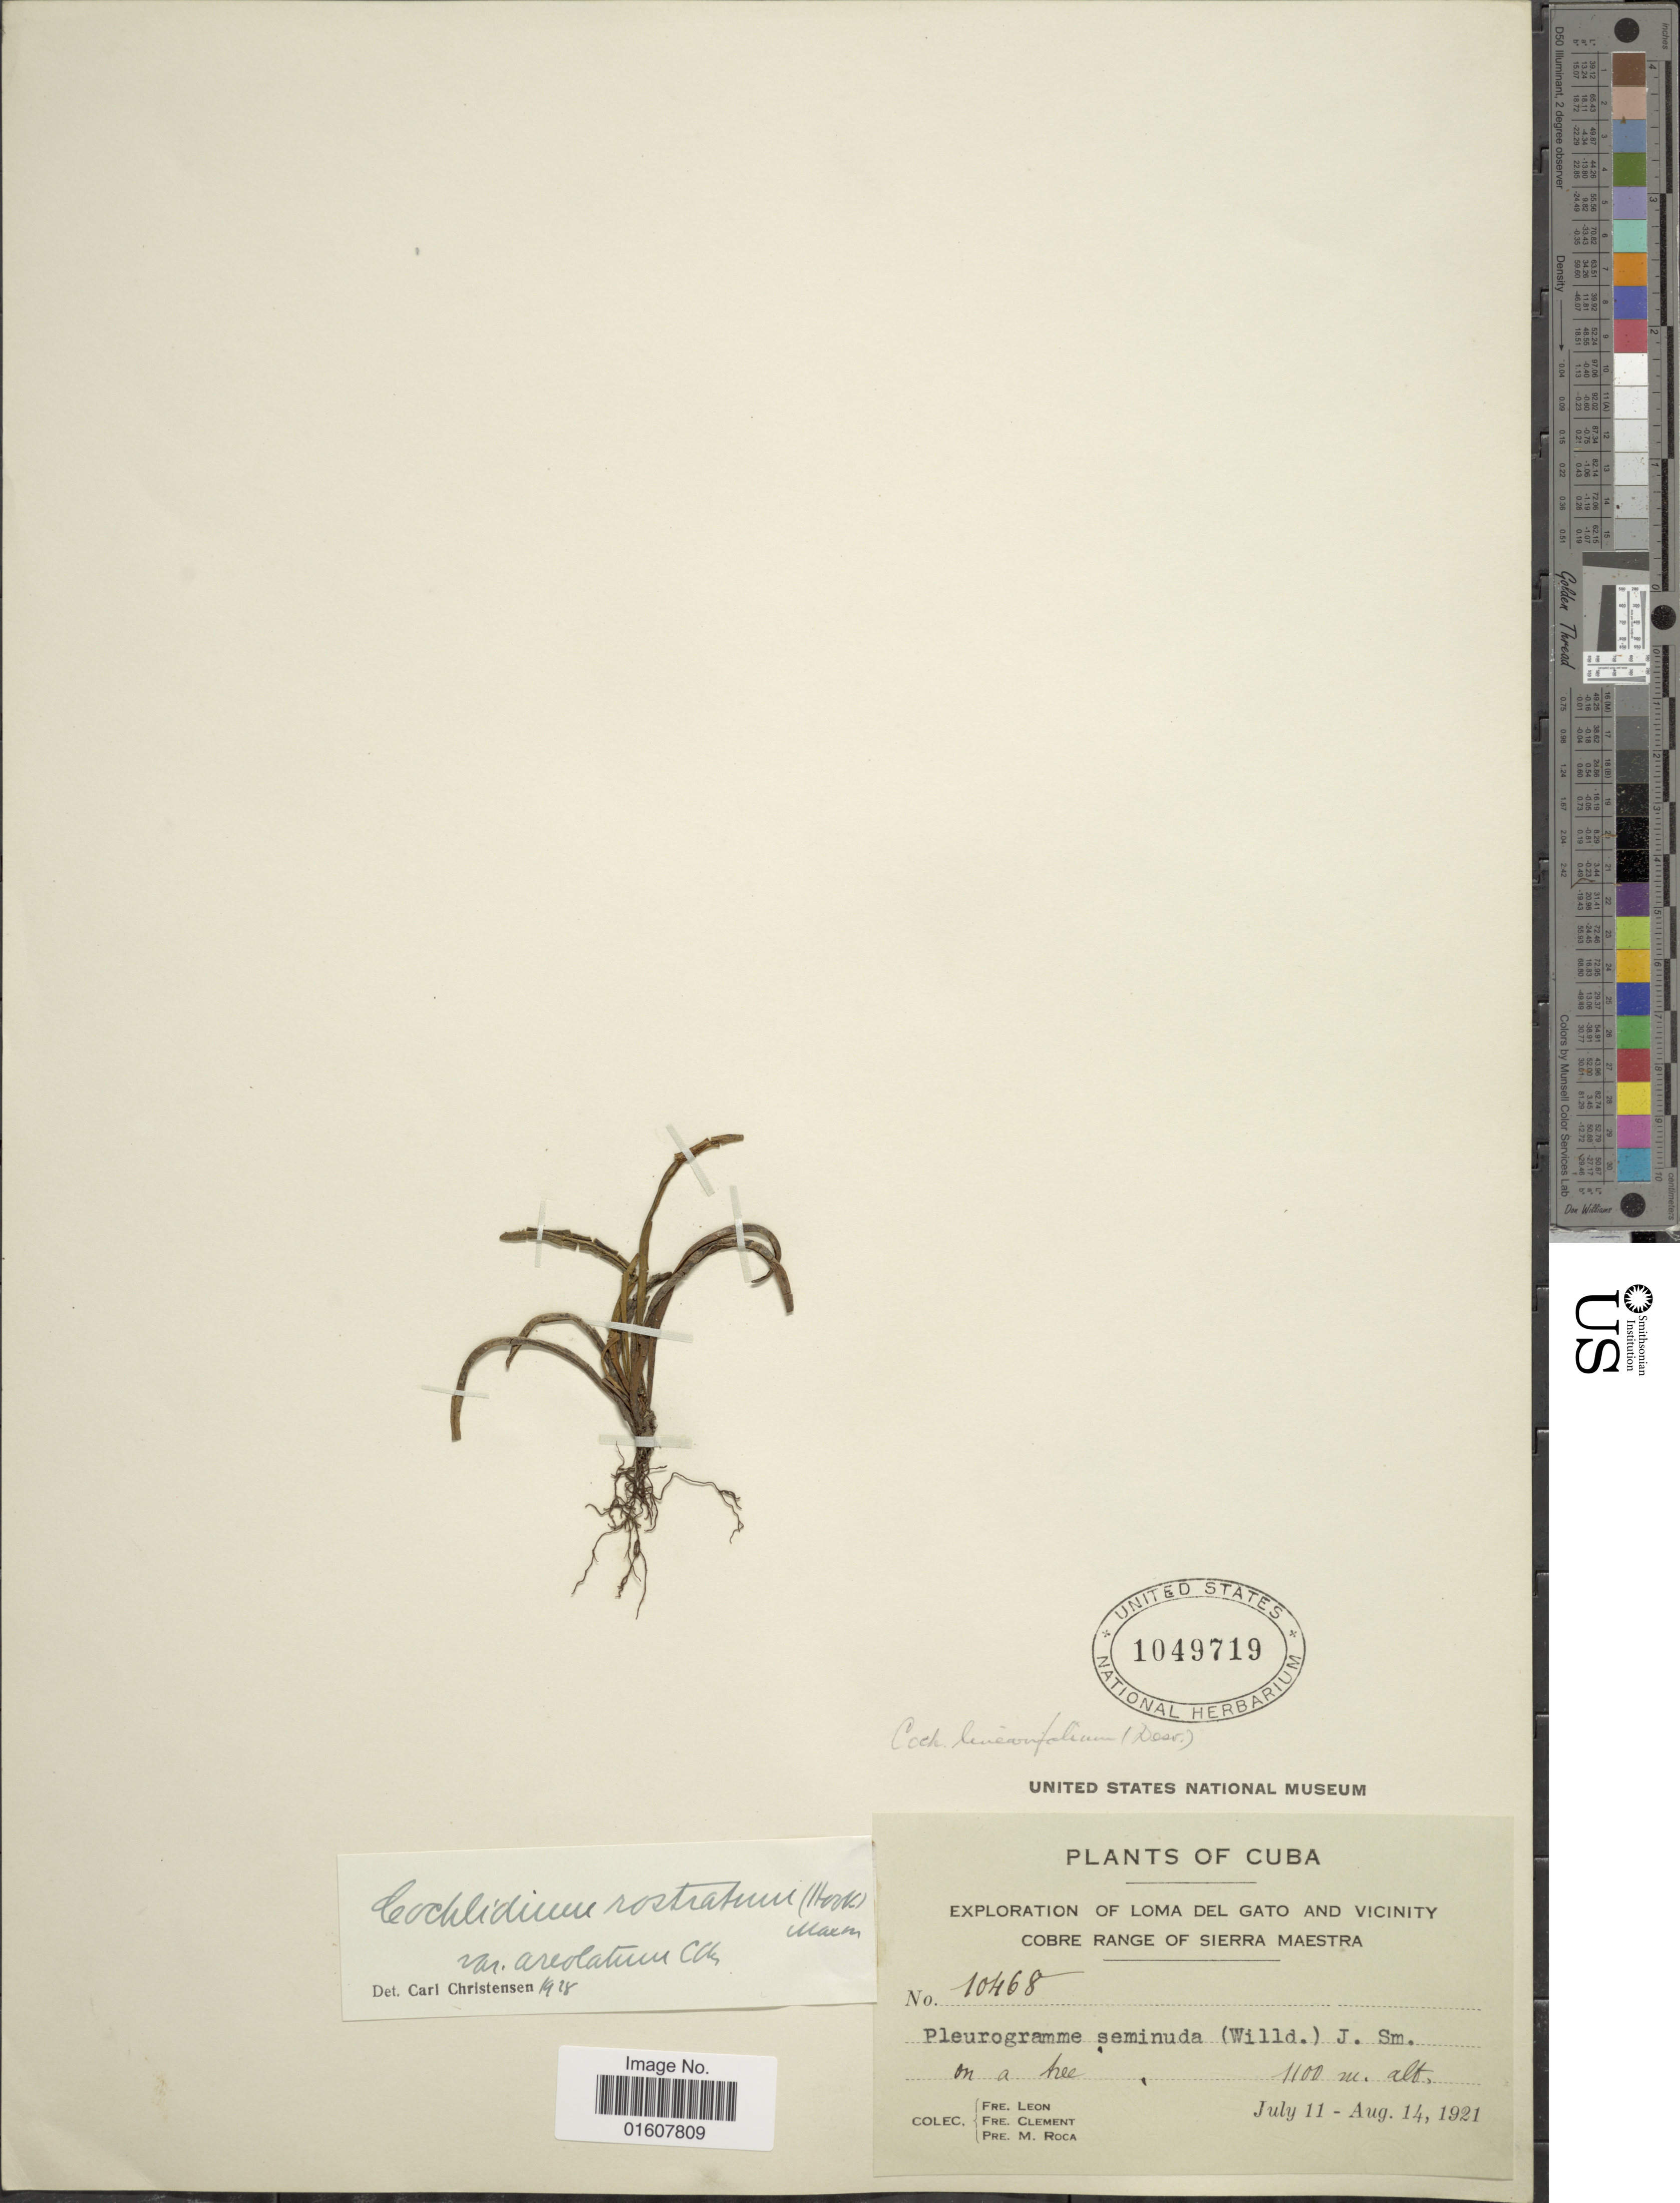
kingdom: Plantae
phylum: Tracheophyta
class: Polypodiopsida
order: Polypodiales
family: Polypodiaceae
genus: Cochlidium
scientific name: Cochlidium rostratum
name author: (Hook.) Maxon ex C. Chr.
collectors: Bro. León, B. Clement & M. Roca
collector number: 10468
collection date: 1921-07-11/1921-08-14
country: Cuba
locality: Loma del Gato and vicinity Cobre Range of Sierra Maestra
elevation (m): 1100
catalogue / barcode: US 1049719